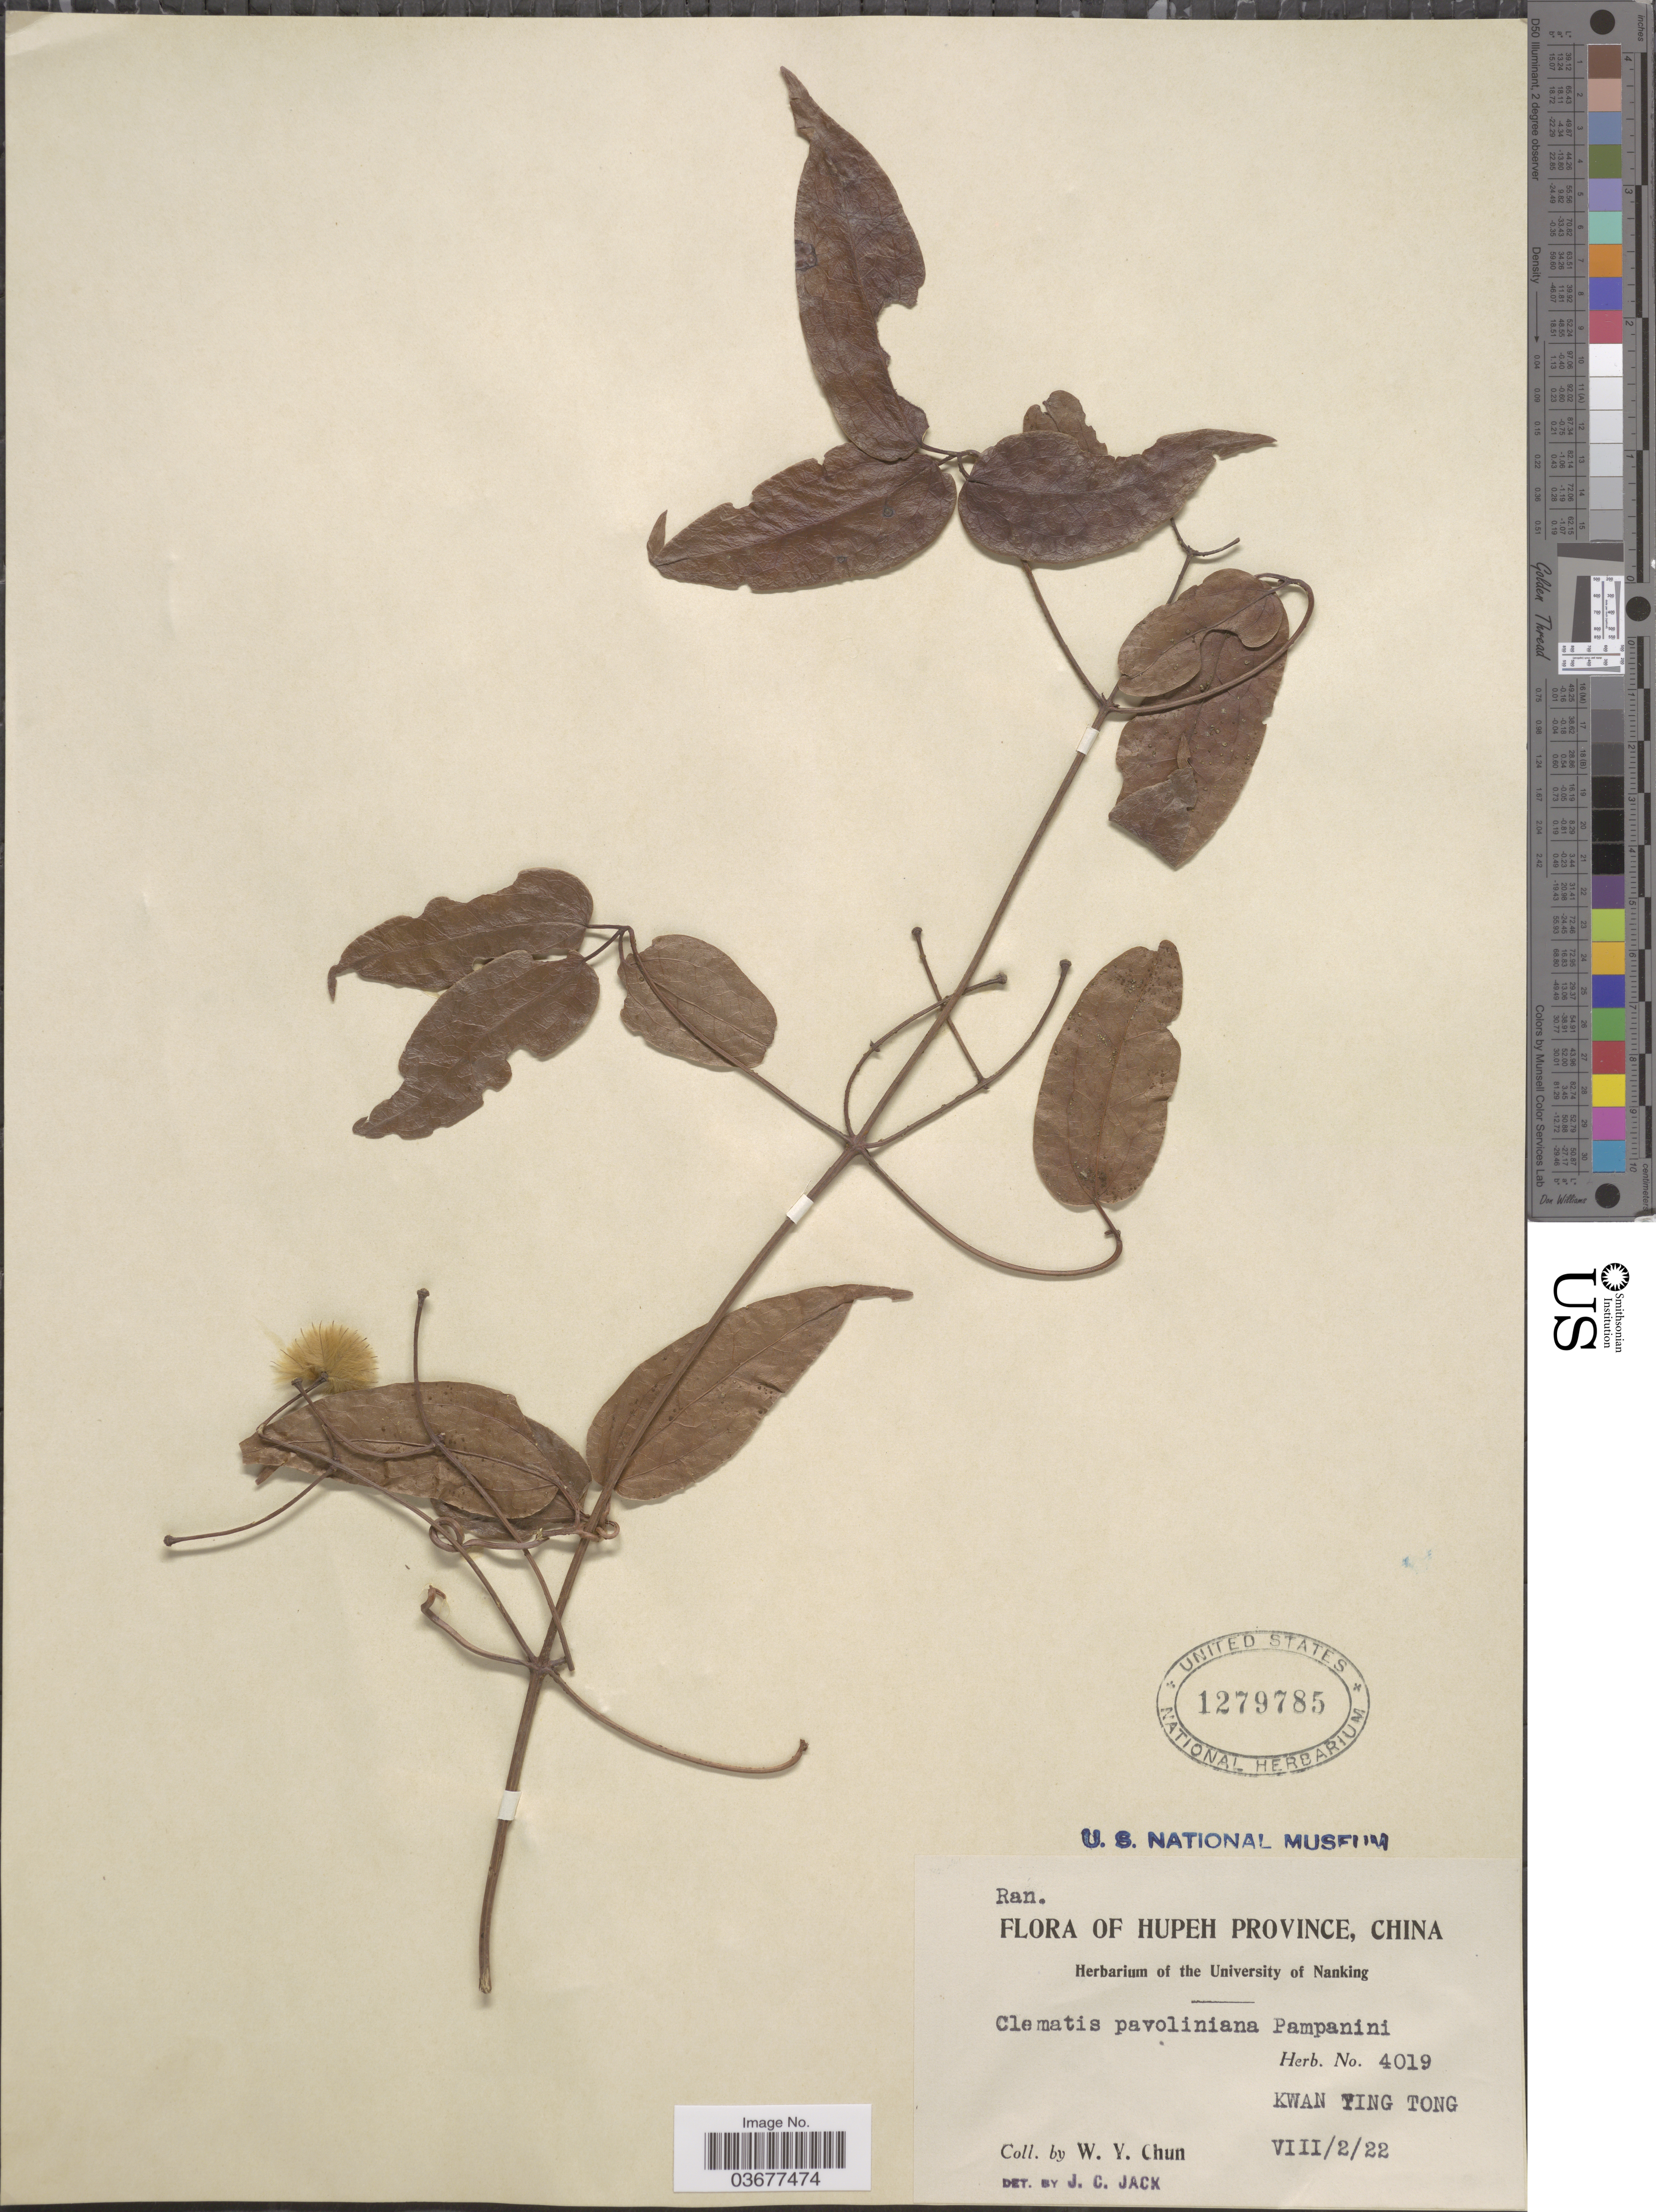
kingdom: Plantae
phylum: Tracheophyta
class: Magnoliopsida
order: Ranunculales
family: Ranunculaceae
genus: Clematis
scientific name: Clematis pavoliniana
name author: Pamp.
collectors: W. Y. Chun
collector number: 4019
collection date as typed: Transcribed d/m/y: 2/8/22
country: China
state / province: Hubei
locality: Hupeh Province. Kwan Ting Tong.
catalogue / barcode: US 1279785